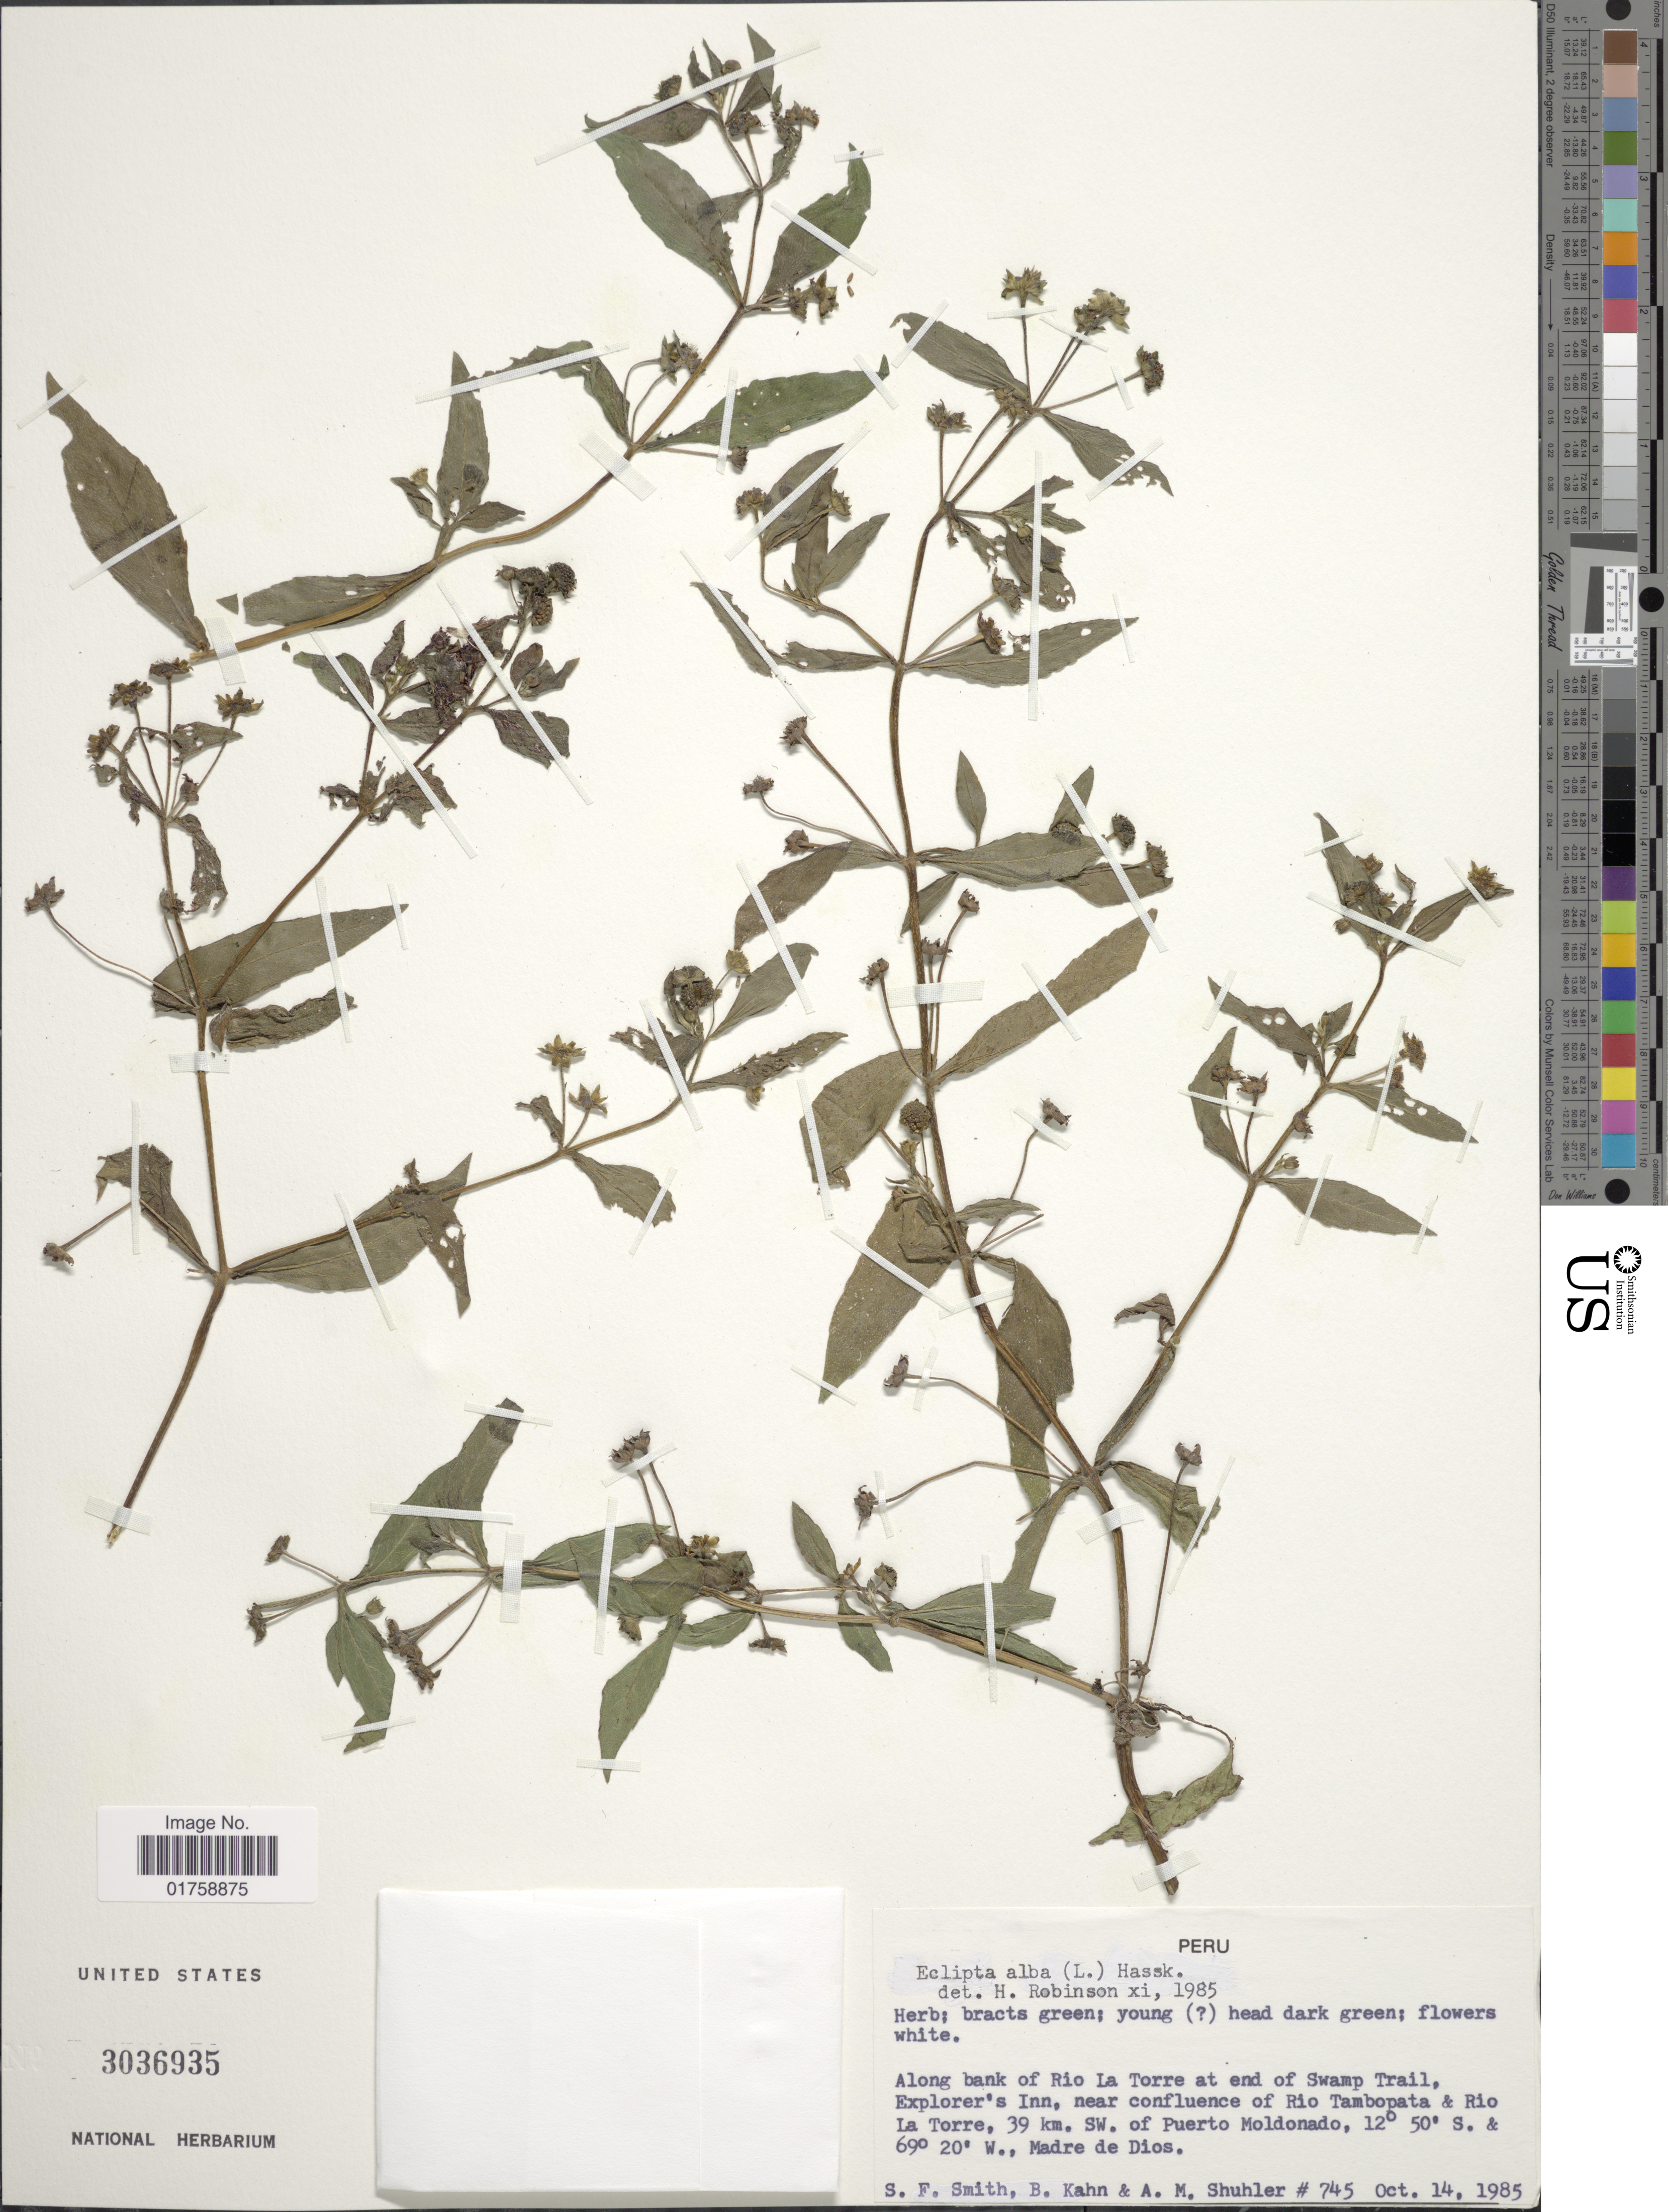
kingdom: Plantae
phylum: Tracheophyta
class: Magnoliopsida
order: Asterales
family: Asteraceae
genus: Eclipta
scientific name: Eclipta alba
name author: (L.) Hassk.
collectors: S.F. Smith, B. Kahn & A. Shuhler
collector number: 745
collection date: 1985-10-14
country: Peru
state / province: Madre de Dios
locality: Along bank of Rio La Torre at end of Swamp Trail, Explorer's Inn, near comfluence of Rio Rambopata & Rio La Torre, 39 km. SW. of Puerto Moldonado, Madre de Dios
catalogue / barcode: US 3036935